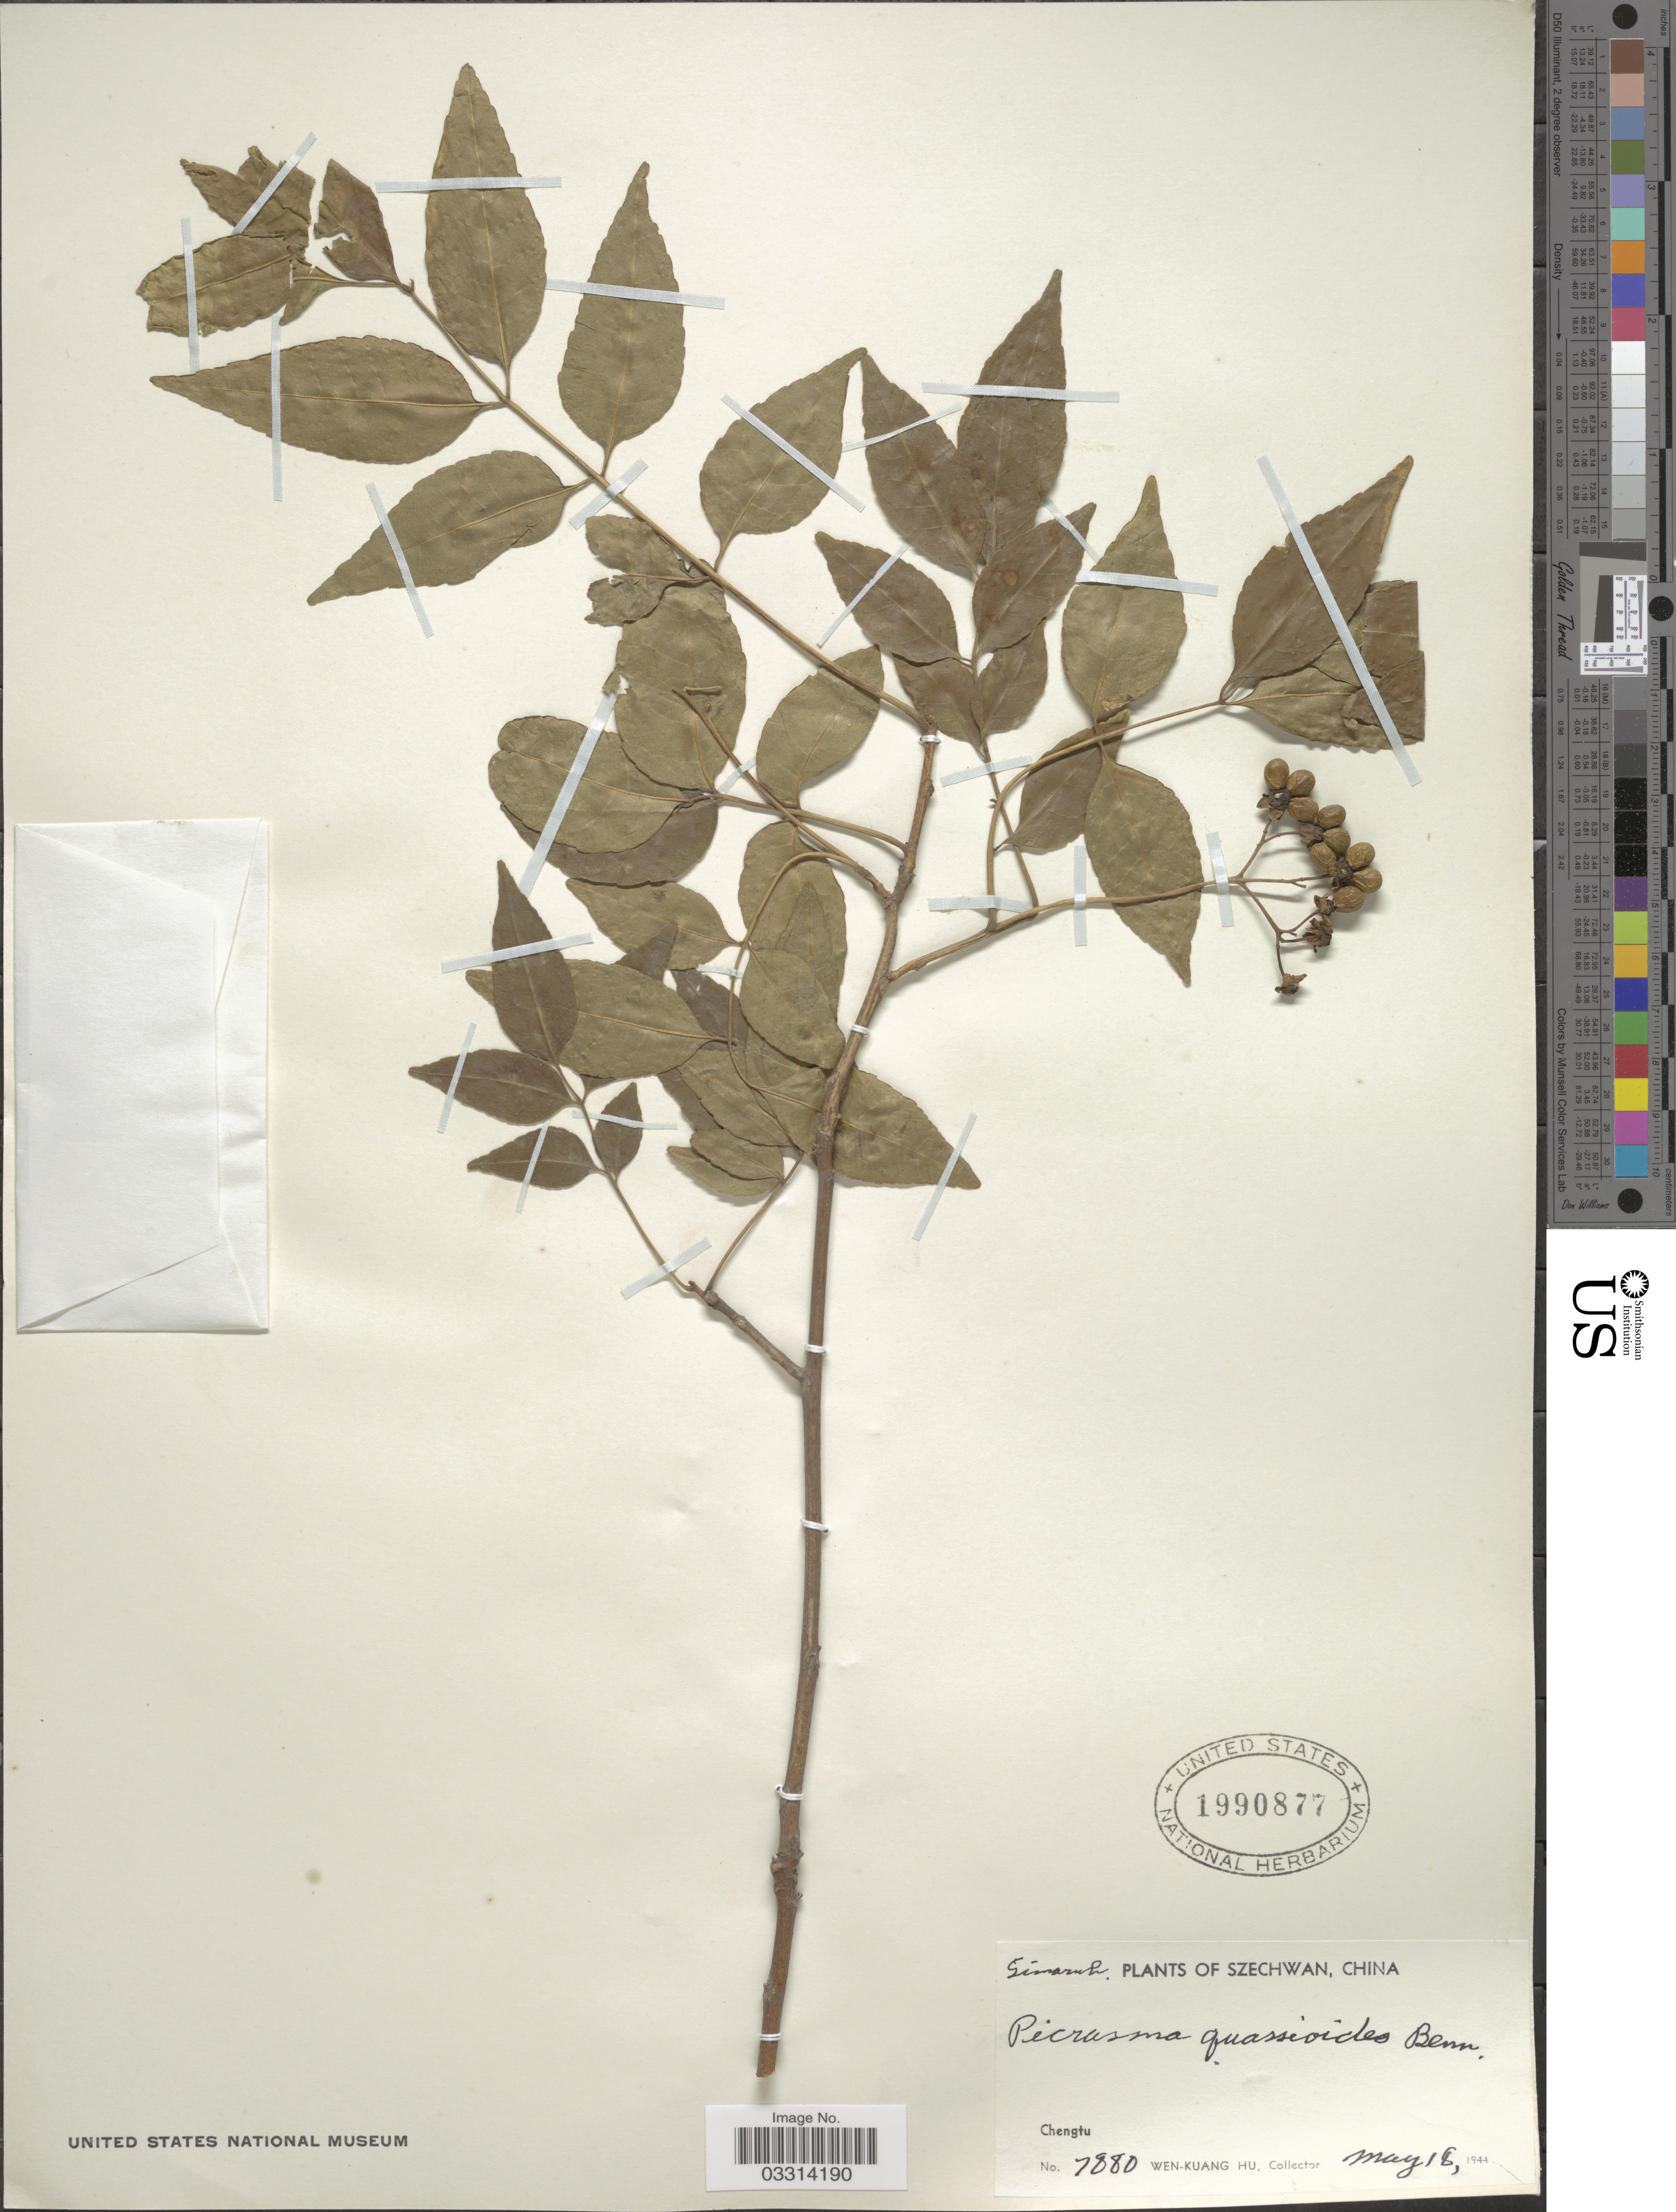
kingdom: Plantae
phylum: Tracheophyta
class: Magnoliopsida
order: Sapindales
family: Simaroubaceae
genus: Picrasma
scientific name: Picrasma quassioides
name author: (D. Don) Benn.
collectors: W. K. Hu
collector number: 7880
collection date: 1944-05-18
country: China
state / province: Sichuan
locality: Szechwan. Chengtu.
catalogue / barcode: US 1990877